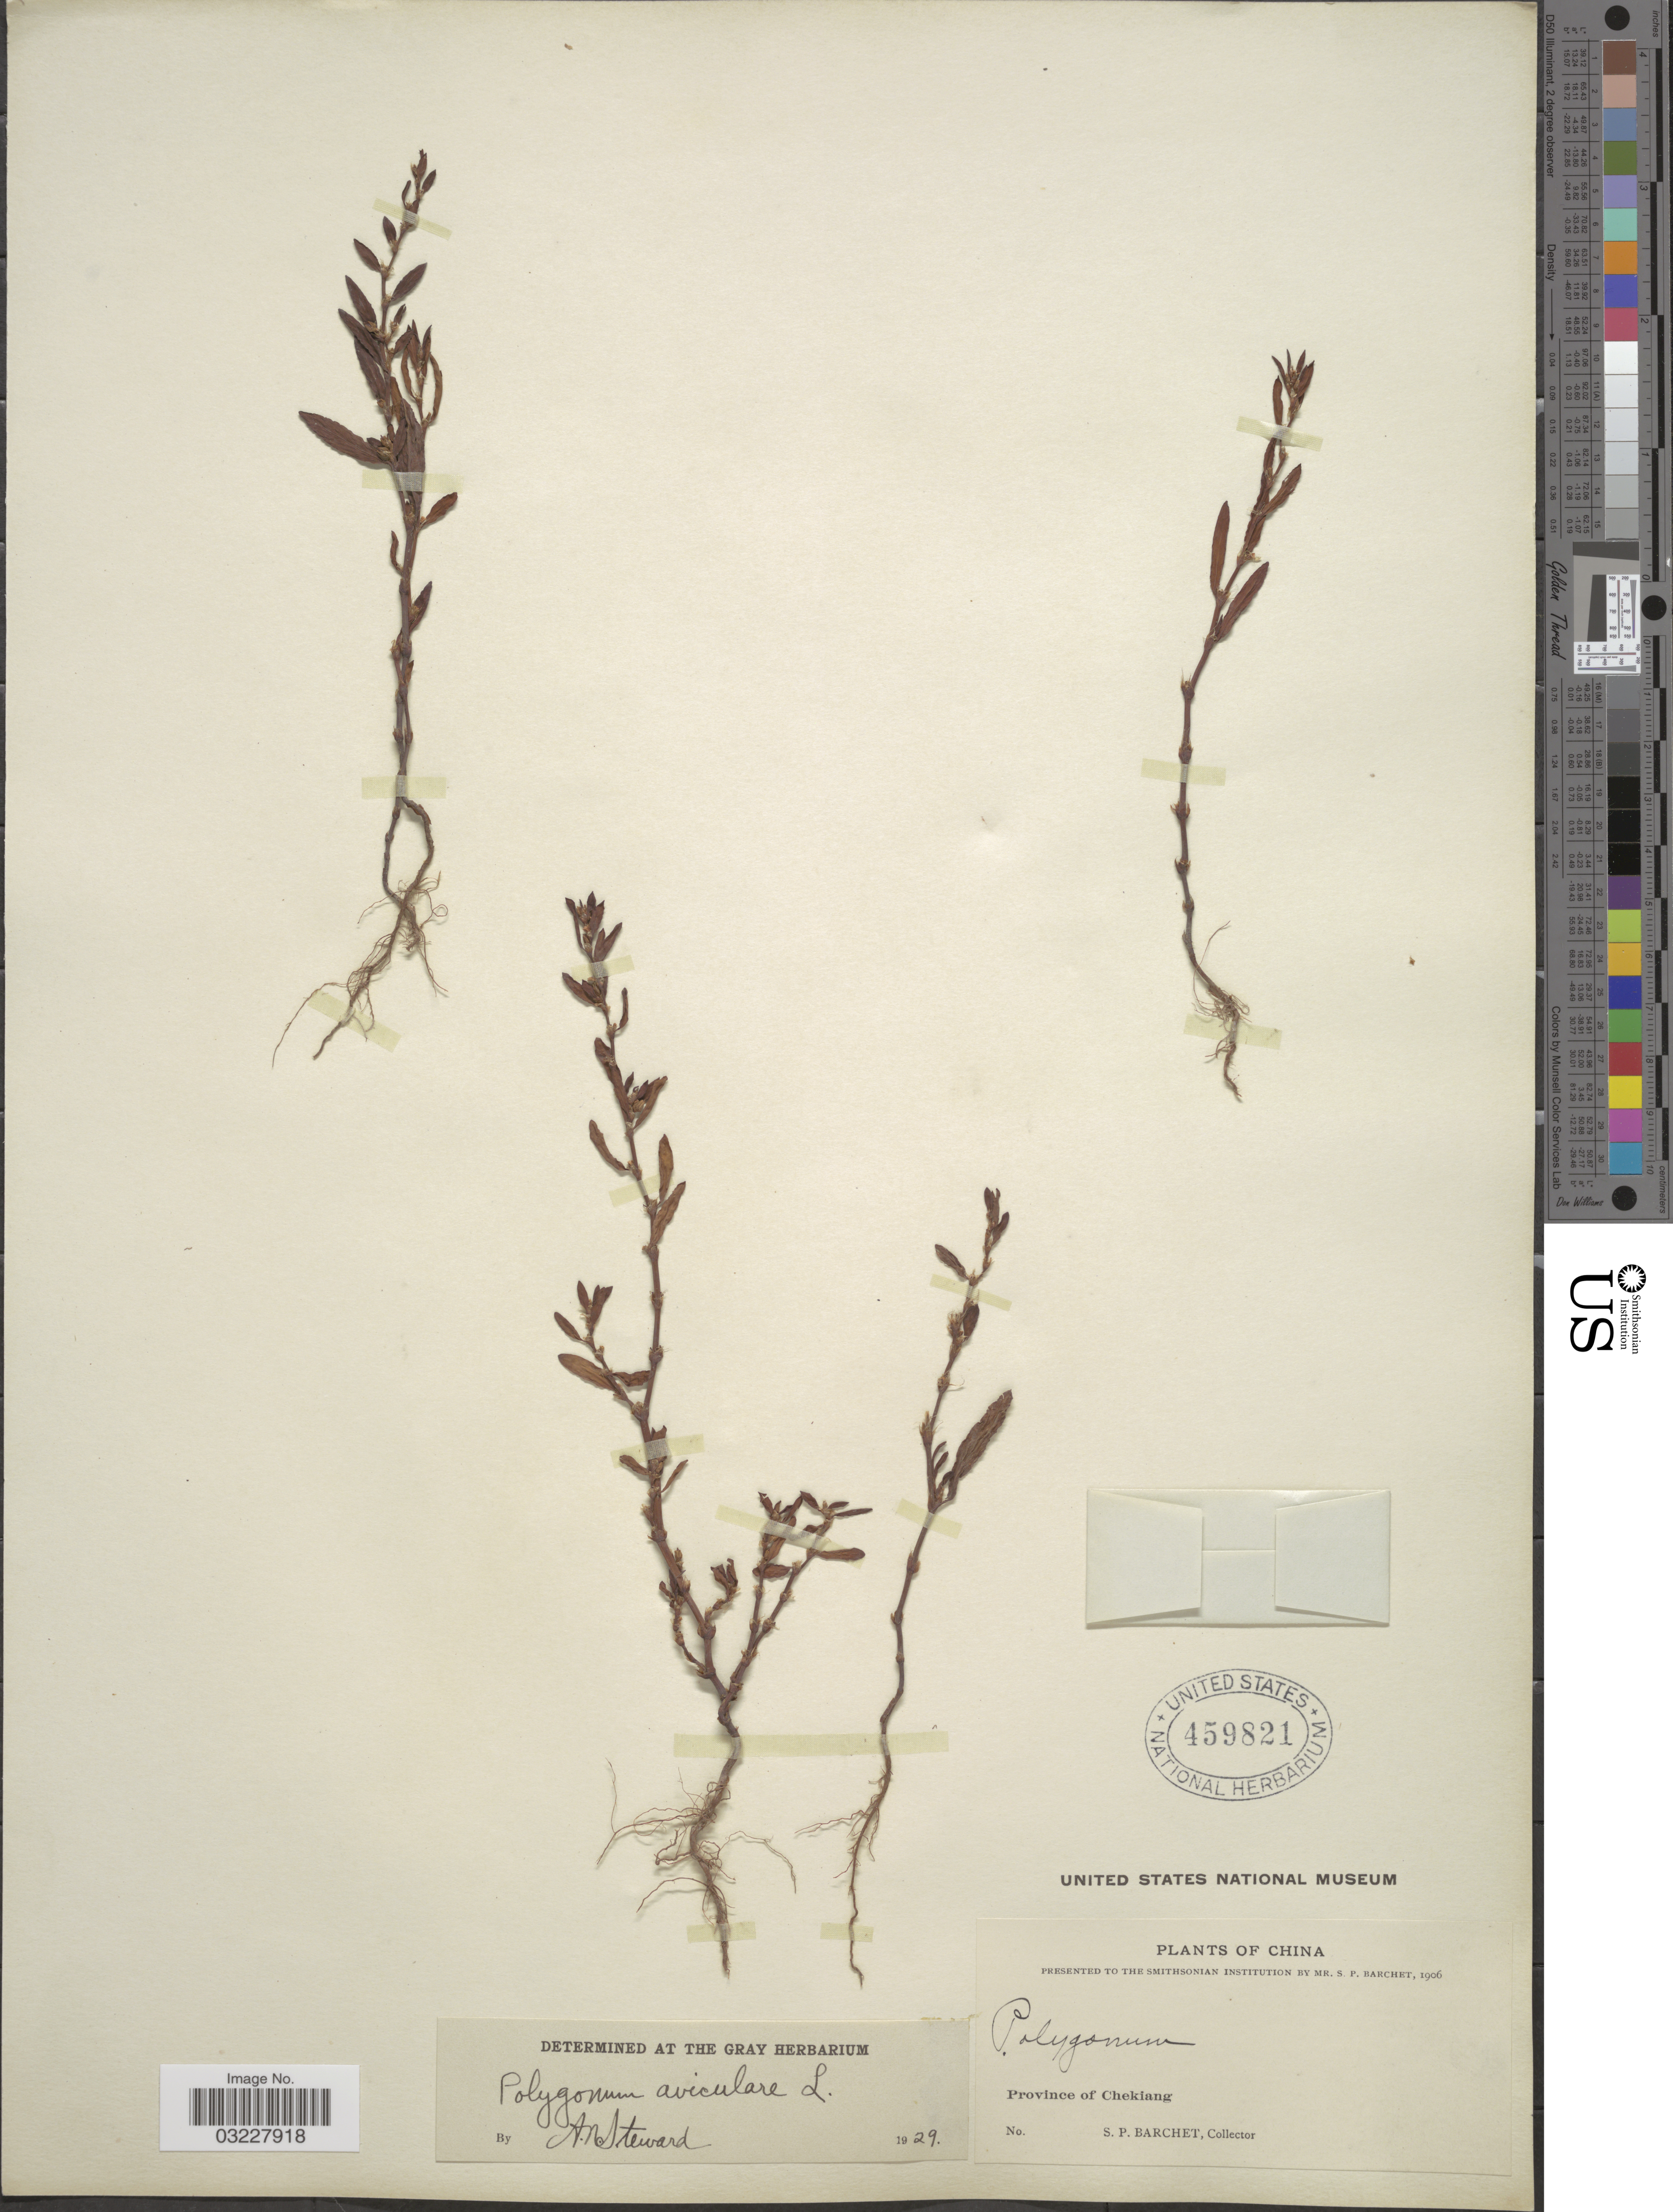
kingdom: Plantae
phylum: Tracheophyta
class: Magnoliopsida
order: Caryophyllales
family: Polygonaceae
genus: Polygonum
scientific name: Polygonum aviculare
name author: L.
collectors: S. P. Barchet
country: China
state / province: Zhejiang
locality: Province of Chekiang.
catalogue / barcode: US 459821